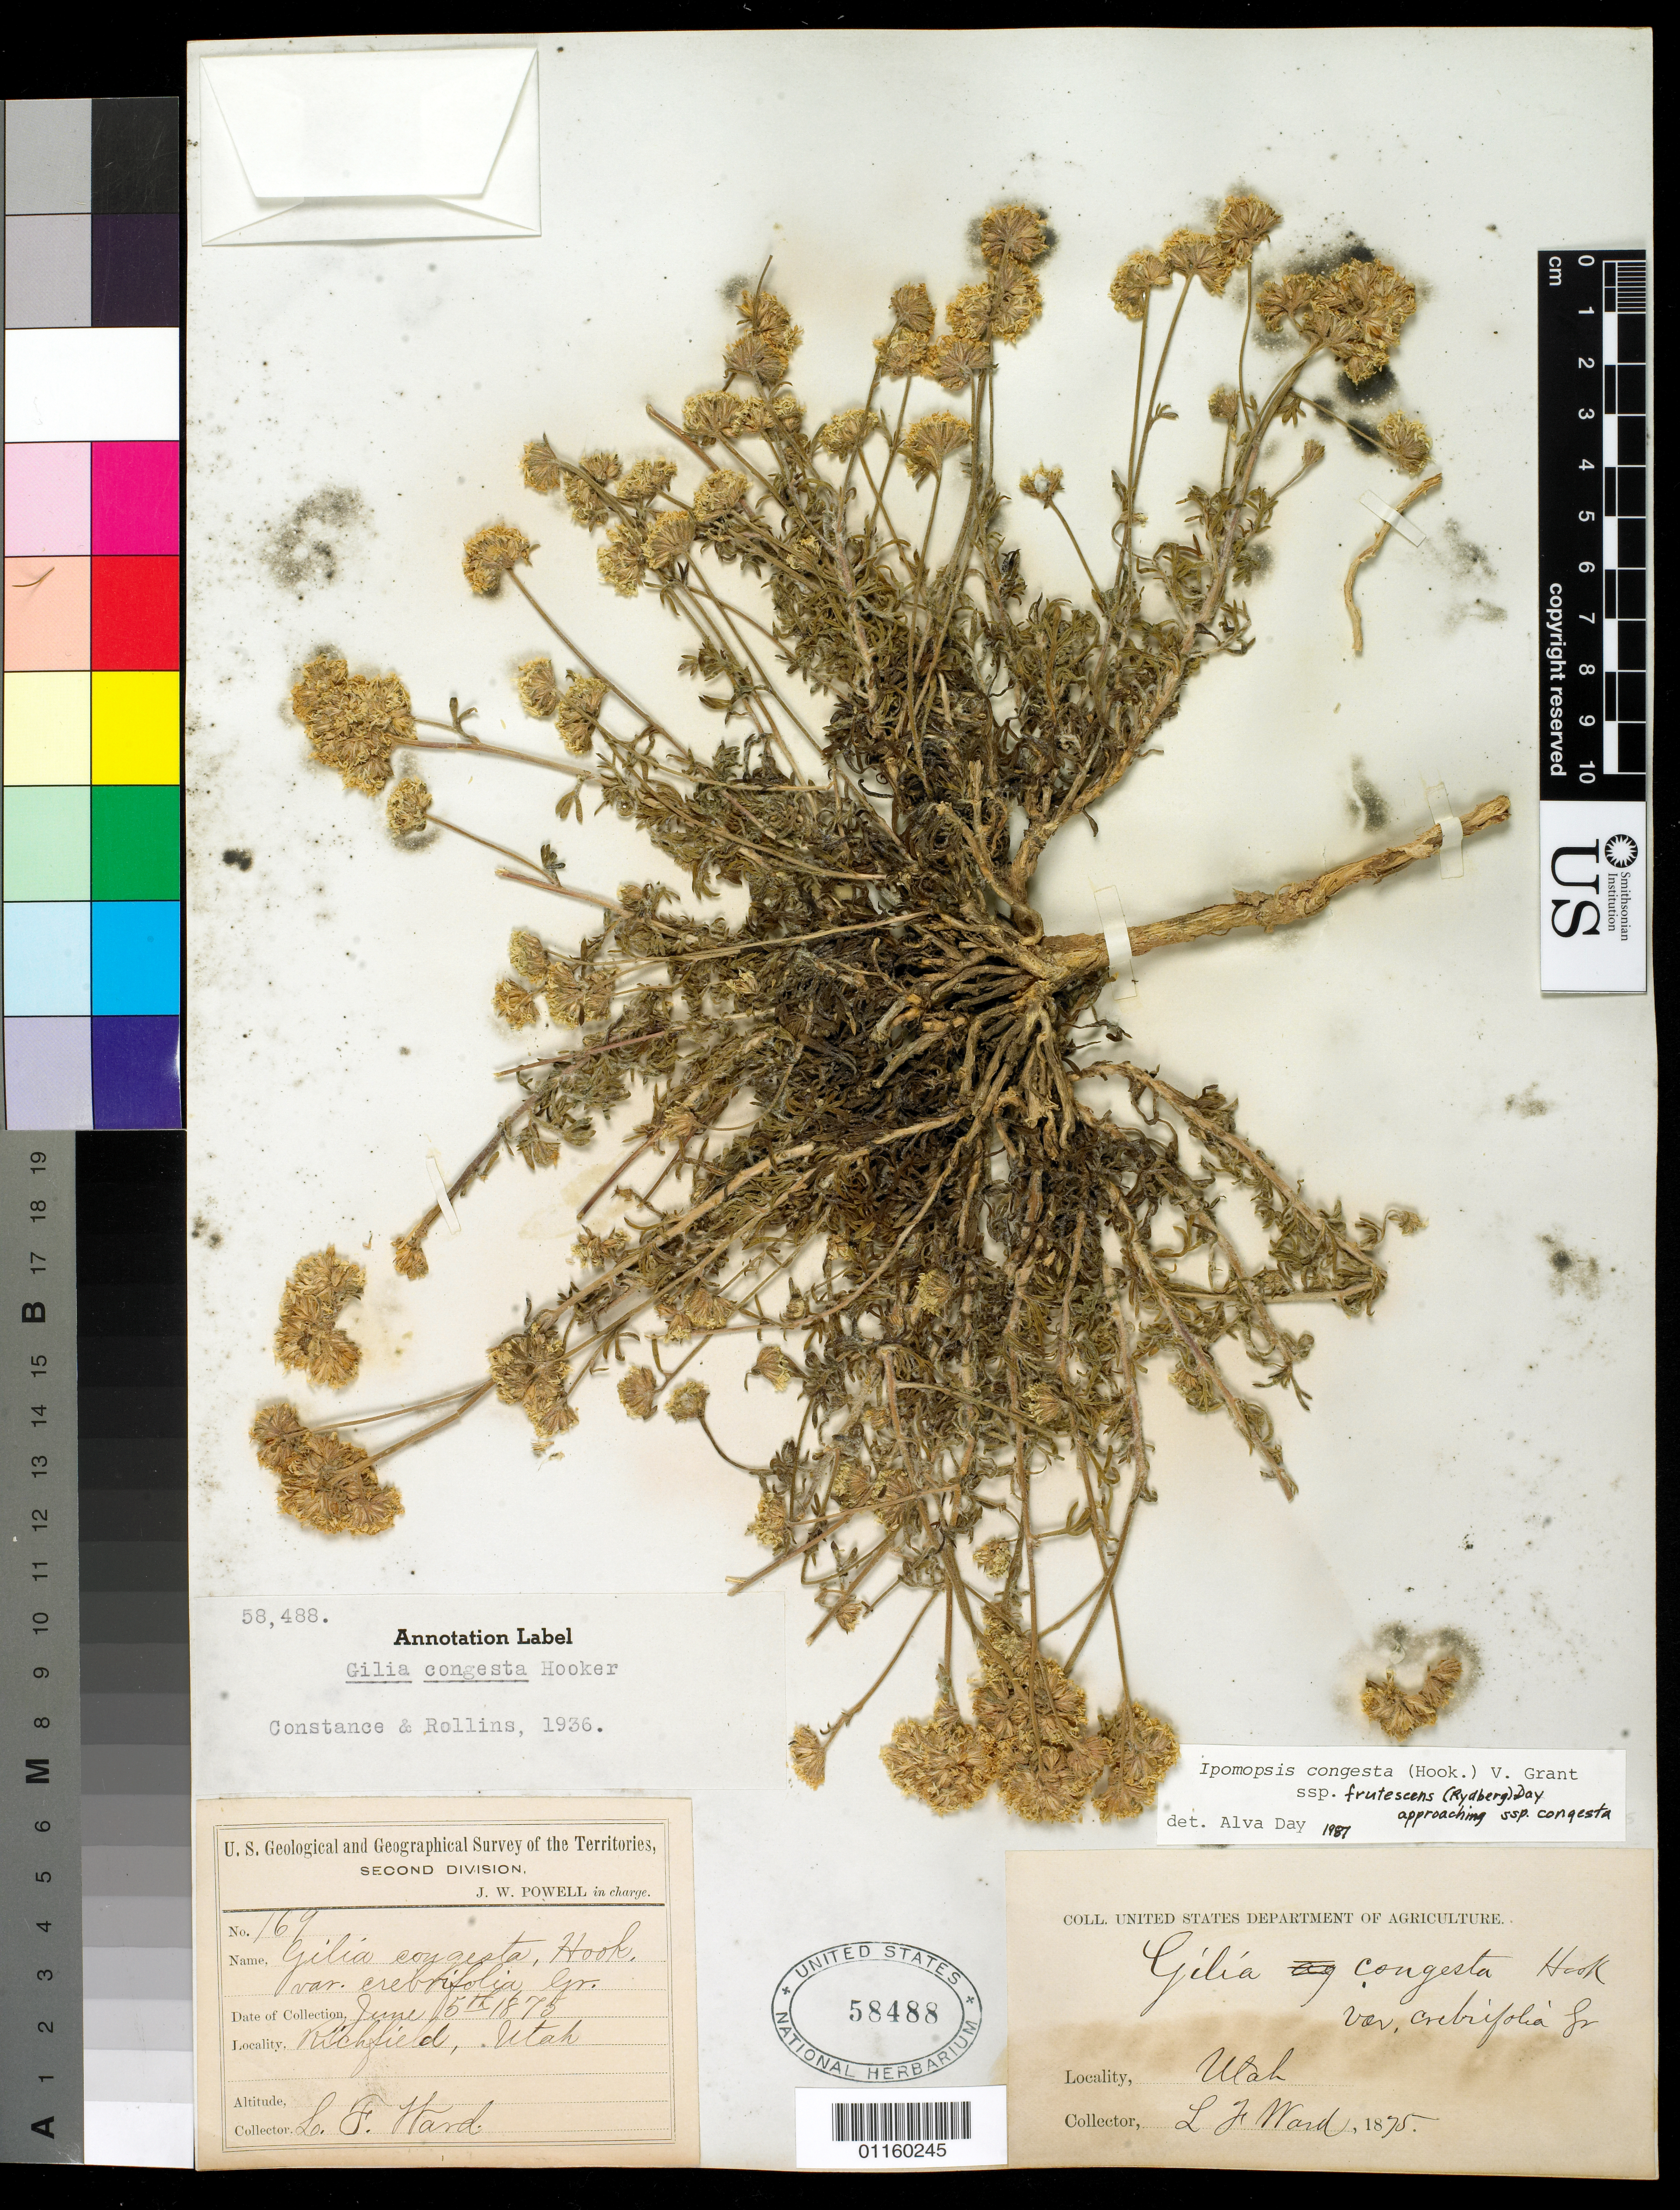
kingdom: Plantae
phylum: Tracheophyta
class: Magnoliopsida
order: Ericales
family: Polemoniaceae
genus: Ipomopsis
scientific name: Ipomopsis congesta subsp. frutescens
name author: (Rydb.) A.G. Day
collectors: L. F. Ward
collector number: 169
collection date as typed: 5 Jun 1875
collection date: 1875-06-05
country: United States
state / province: Utah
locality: Richfield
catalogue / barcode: US 58488